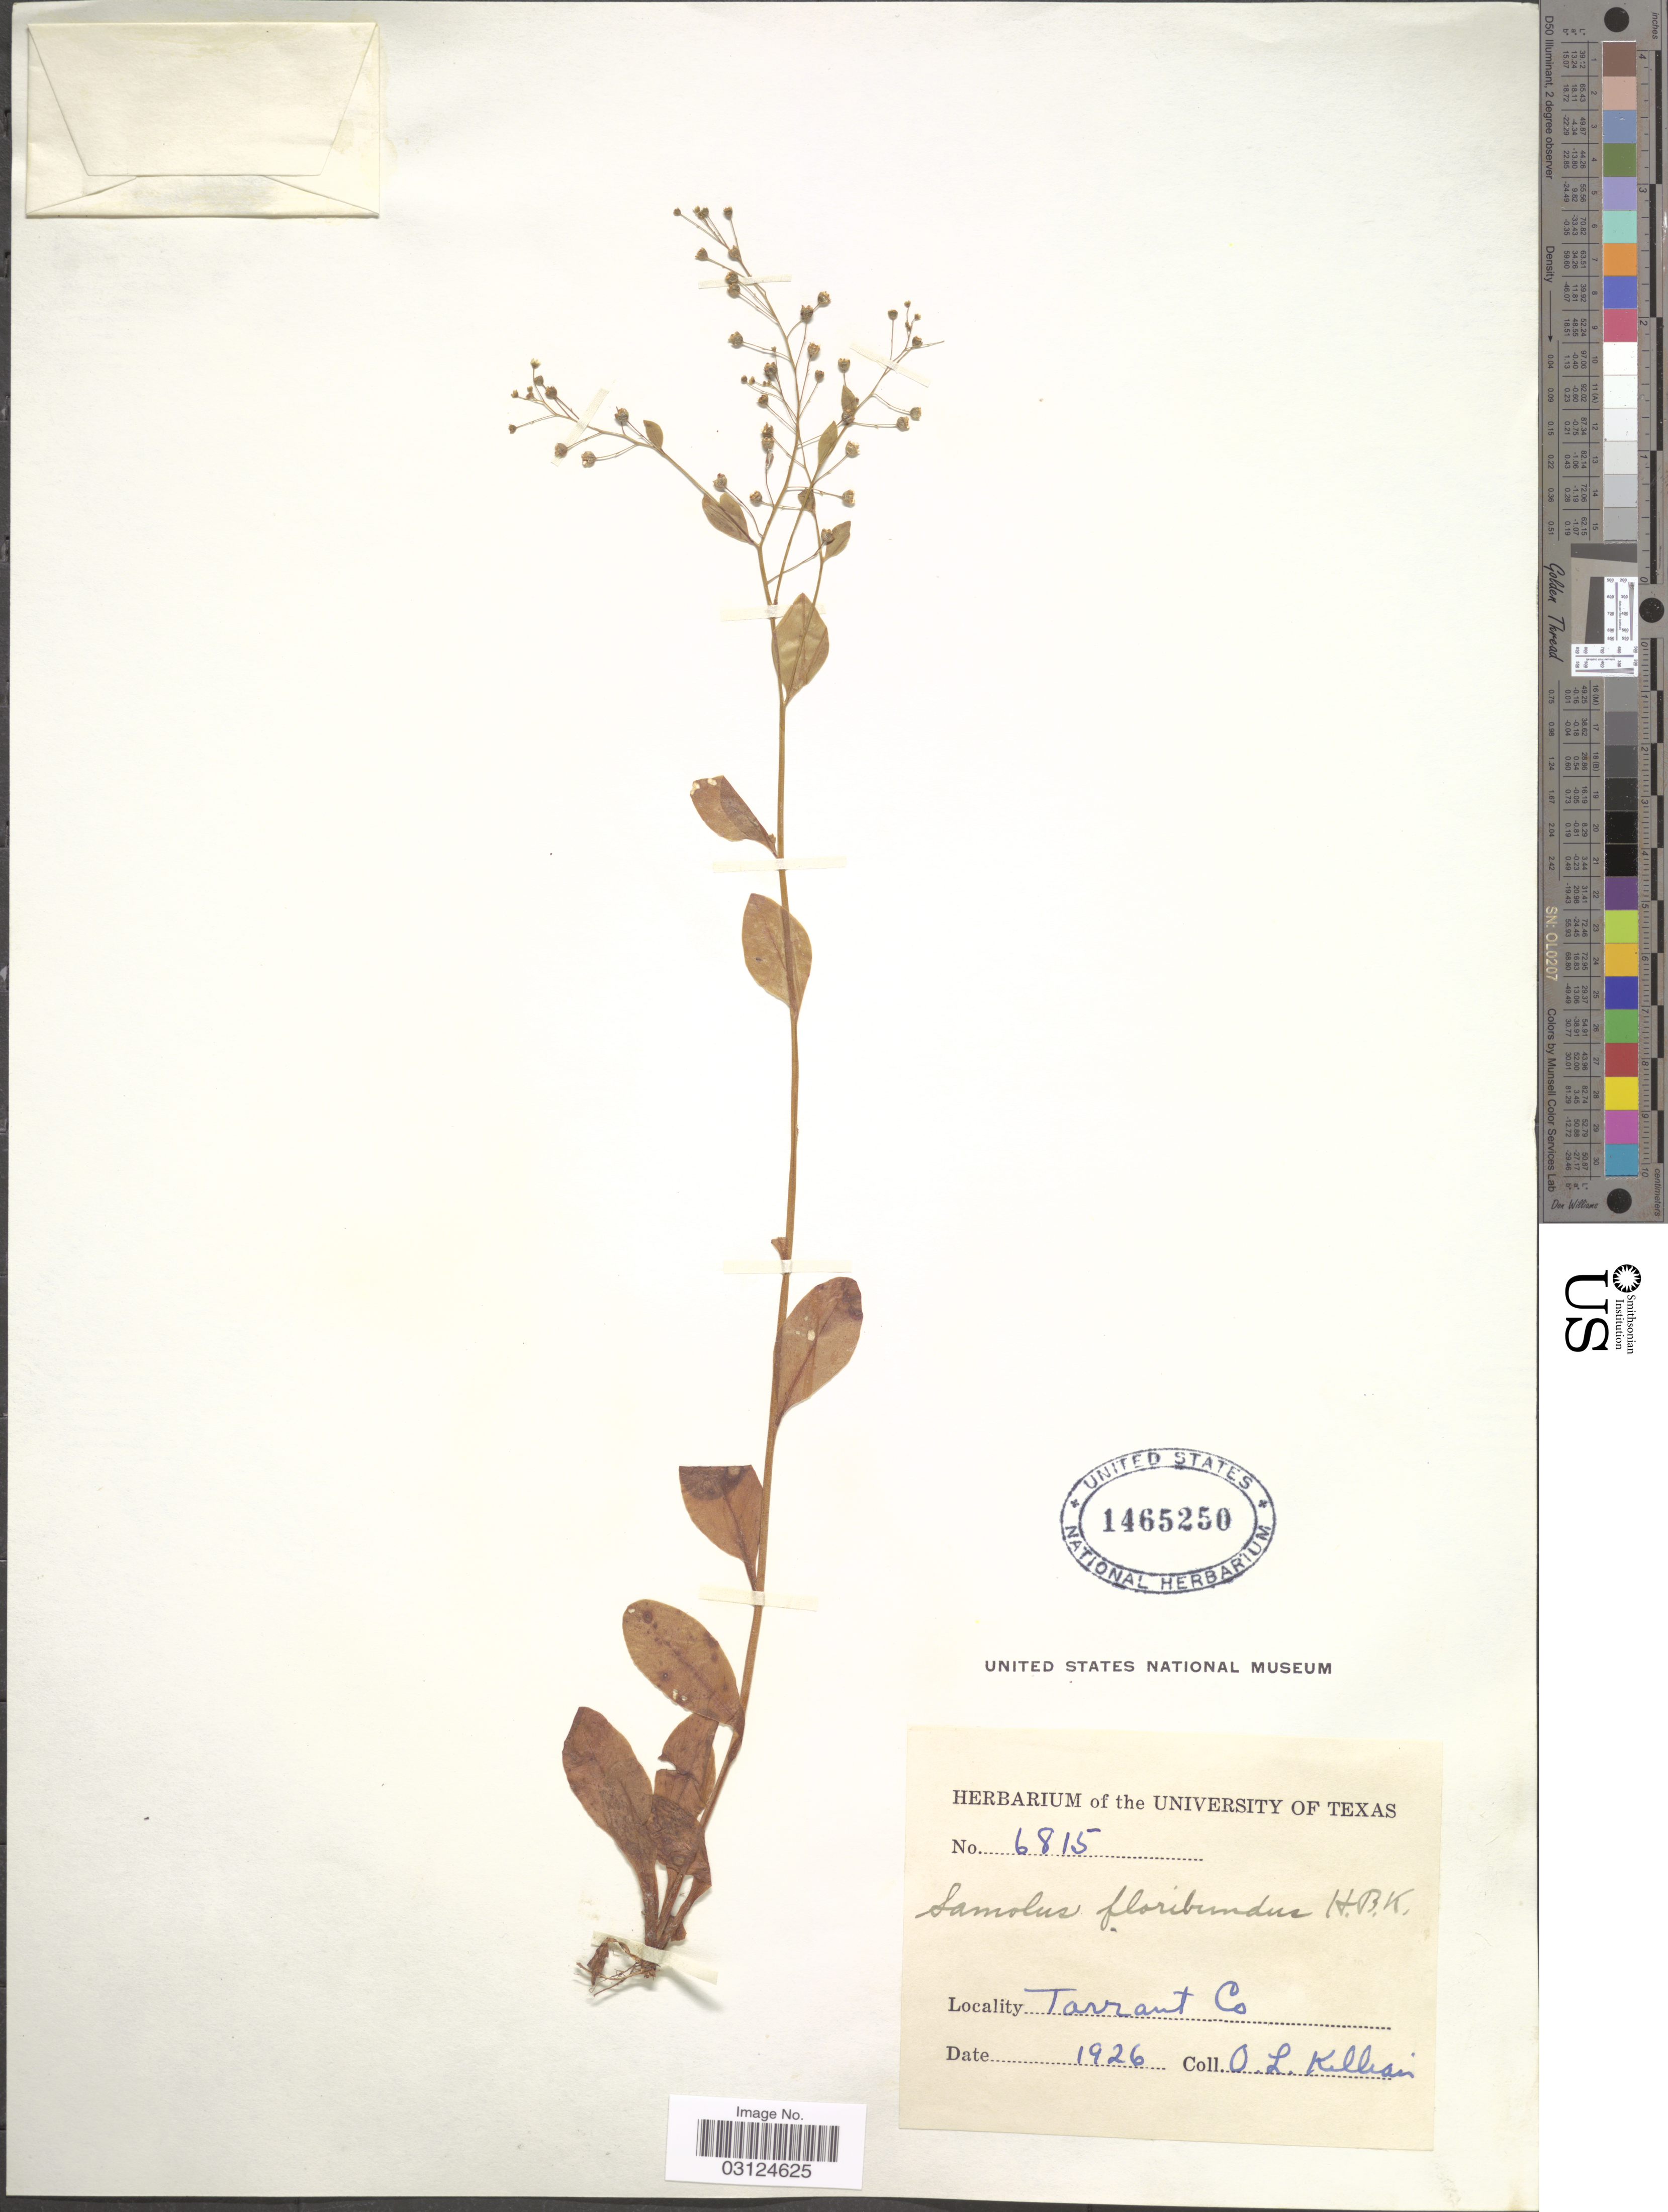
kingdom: Plantae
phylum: Tracheophyta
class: Magnoliopsida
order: Ericales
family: Primulaceae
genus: Samolus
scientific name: Samolus parviflorus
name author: Raf.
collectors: O. Killian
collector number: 6815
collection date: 1926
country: United States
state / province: Texas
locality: Tarrant Co.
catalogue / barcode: US 1465250